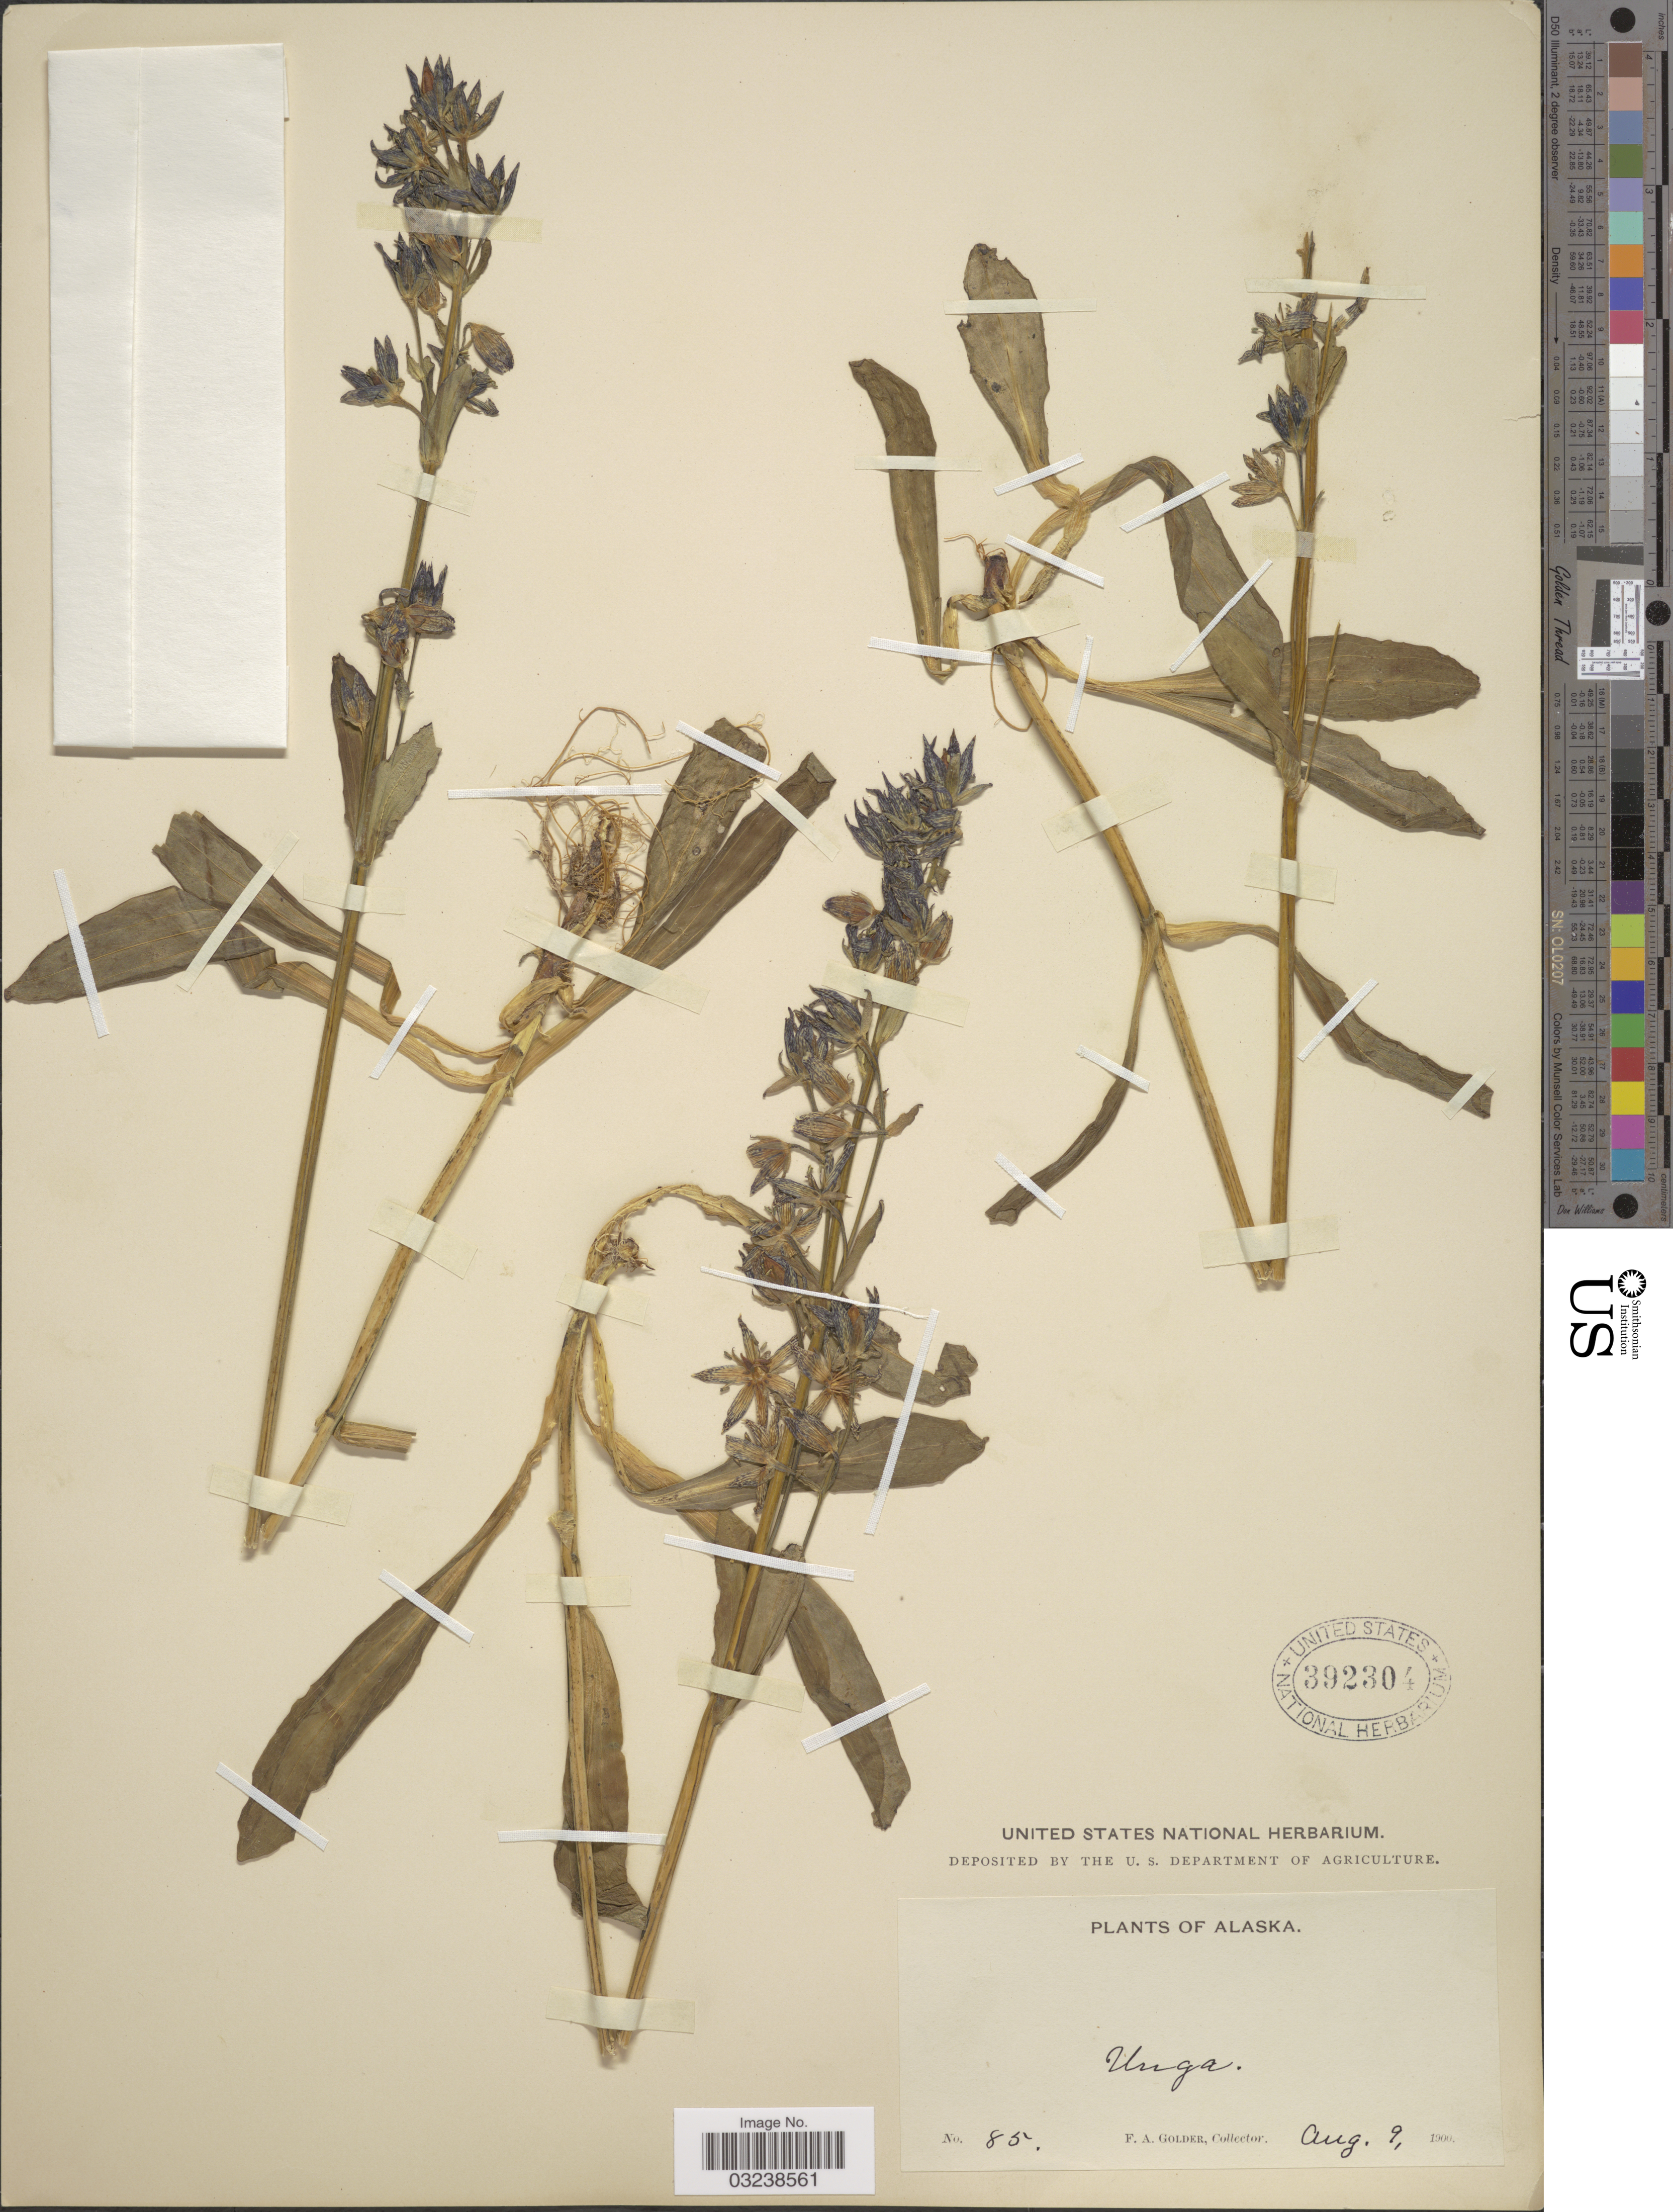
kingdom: Plantae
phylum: Tracheophyta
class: Magnoliopsida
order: Gentianales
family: Gentianaceae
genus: Swertia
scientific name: Swertia sp.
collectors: F. Golder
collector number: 85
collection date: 1900-08-09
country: United States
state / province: Alaska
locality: Unga.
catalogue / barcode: US 392304